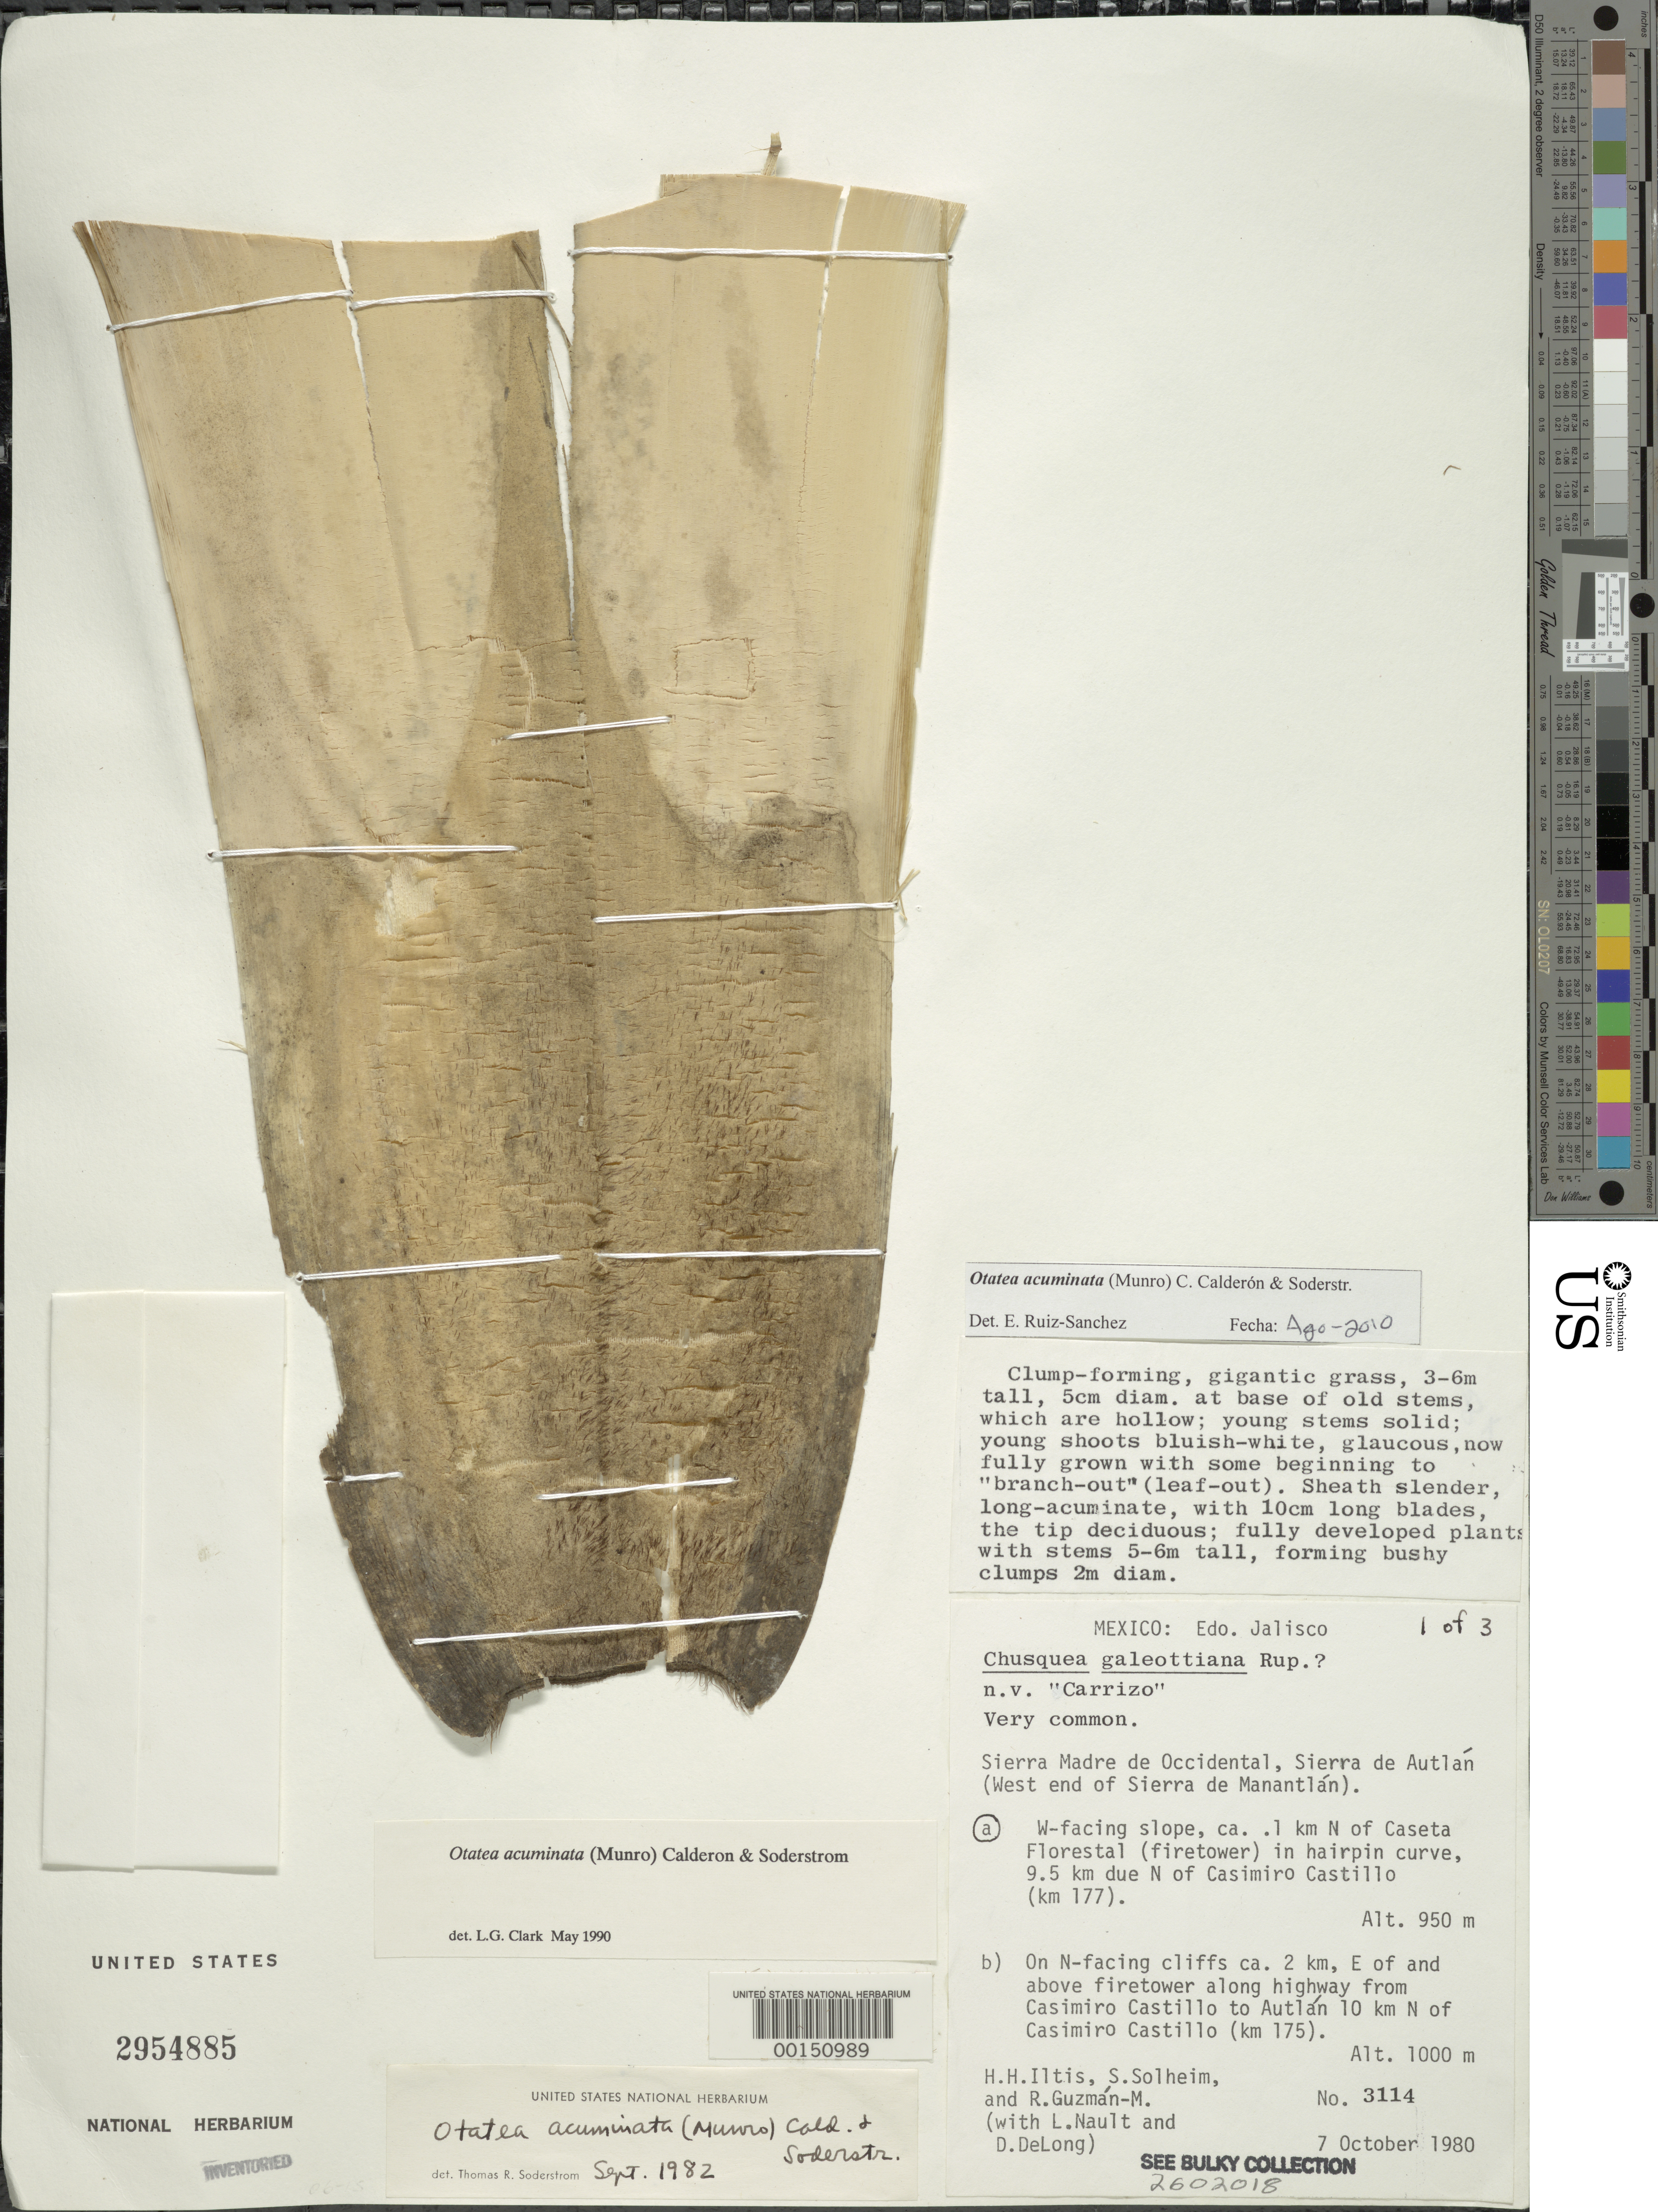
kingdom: Plantae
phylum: Tracheophyta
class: Liliopsida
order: Poales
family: Poaceae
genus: Otatea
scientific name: Otatea acuminata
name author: (Munro) C. E. Calderón & Soderstr.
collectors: H. H. Iltis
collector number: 3114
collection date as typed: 07 Oct 1980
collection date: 1980-10-07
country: Mexico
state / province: Jalisco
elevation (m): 950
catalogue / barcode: US 2954885